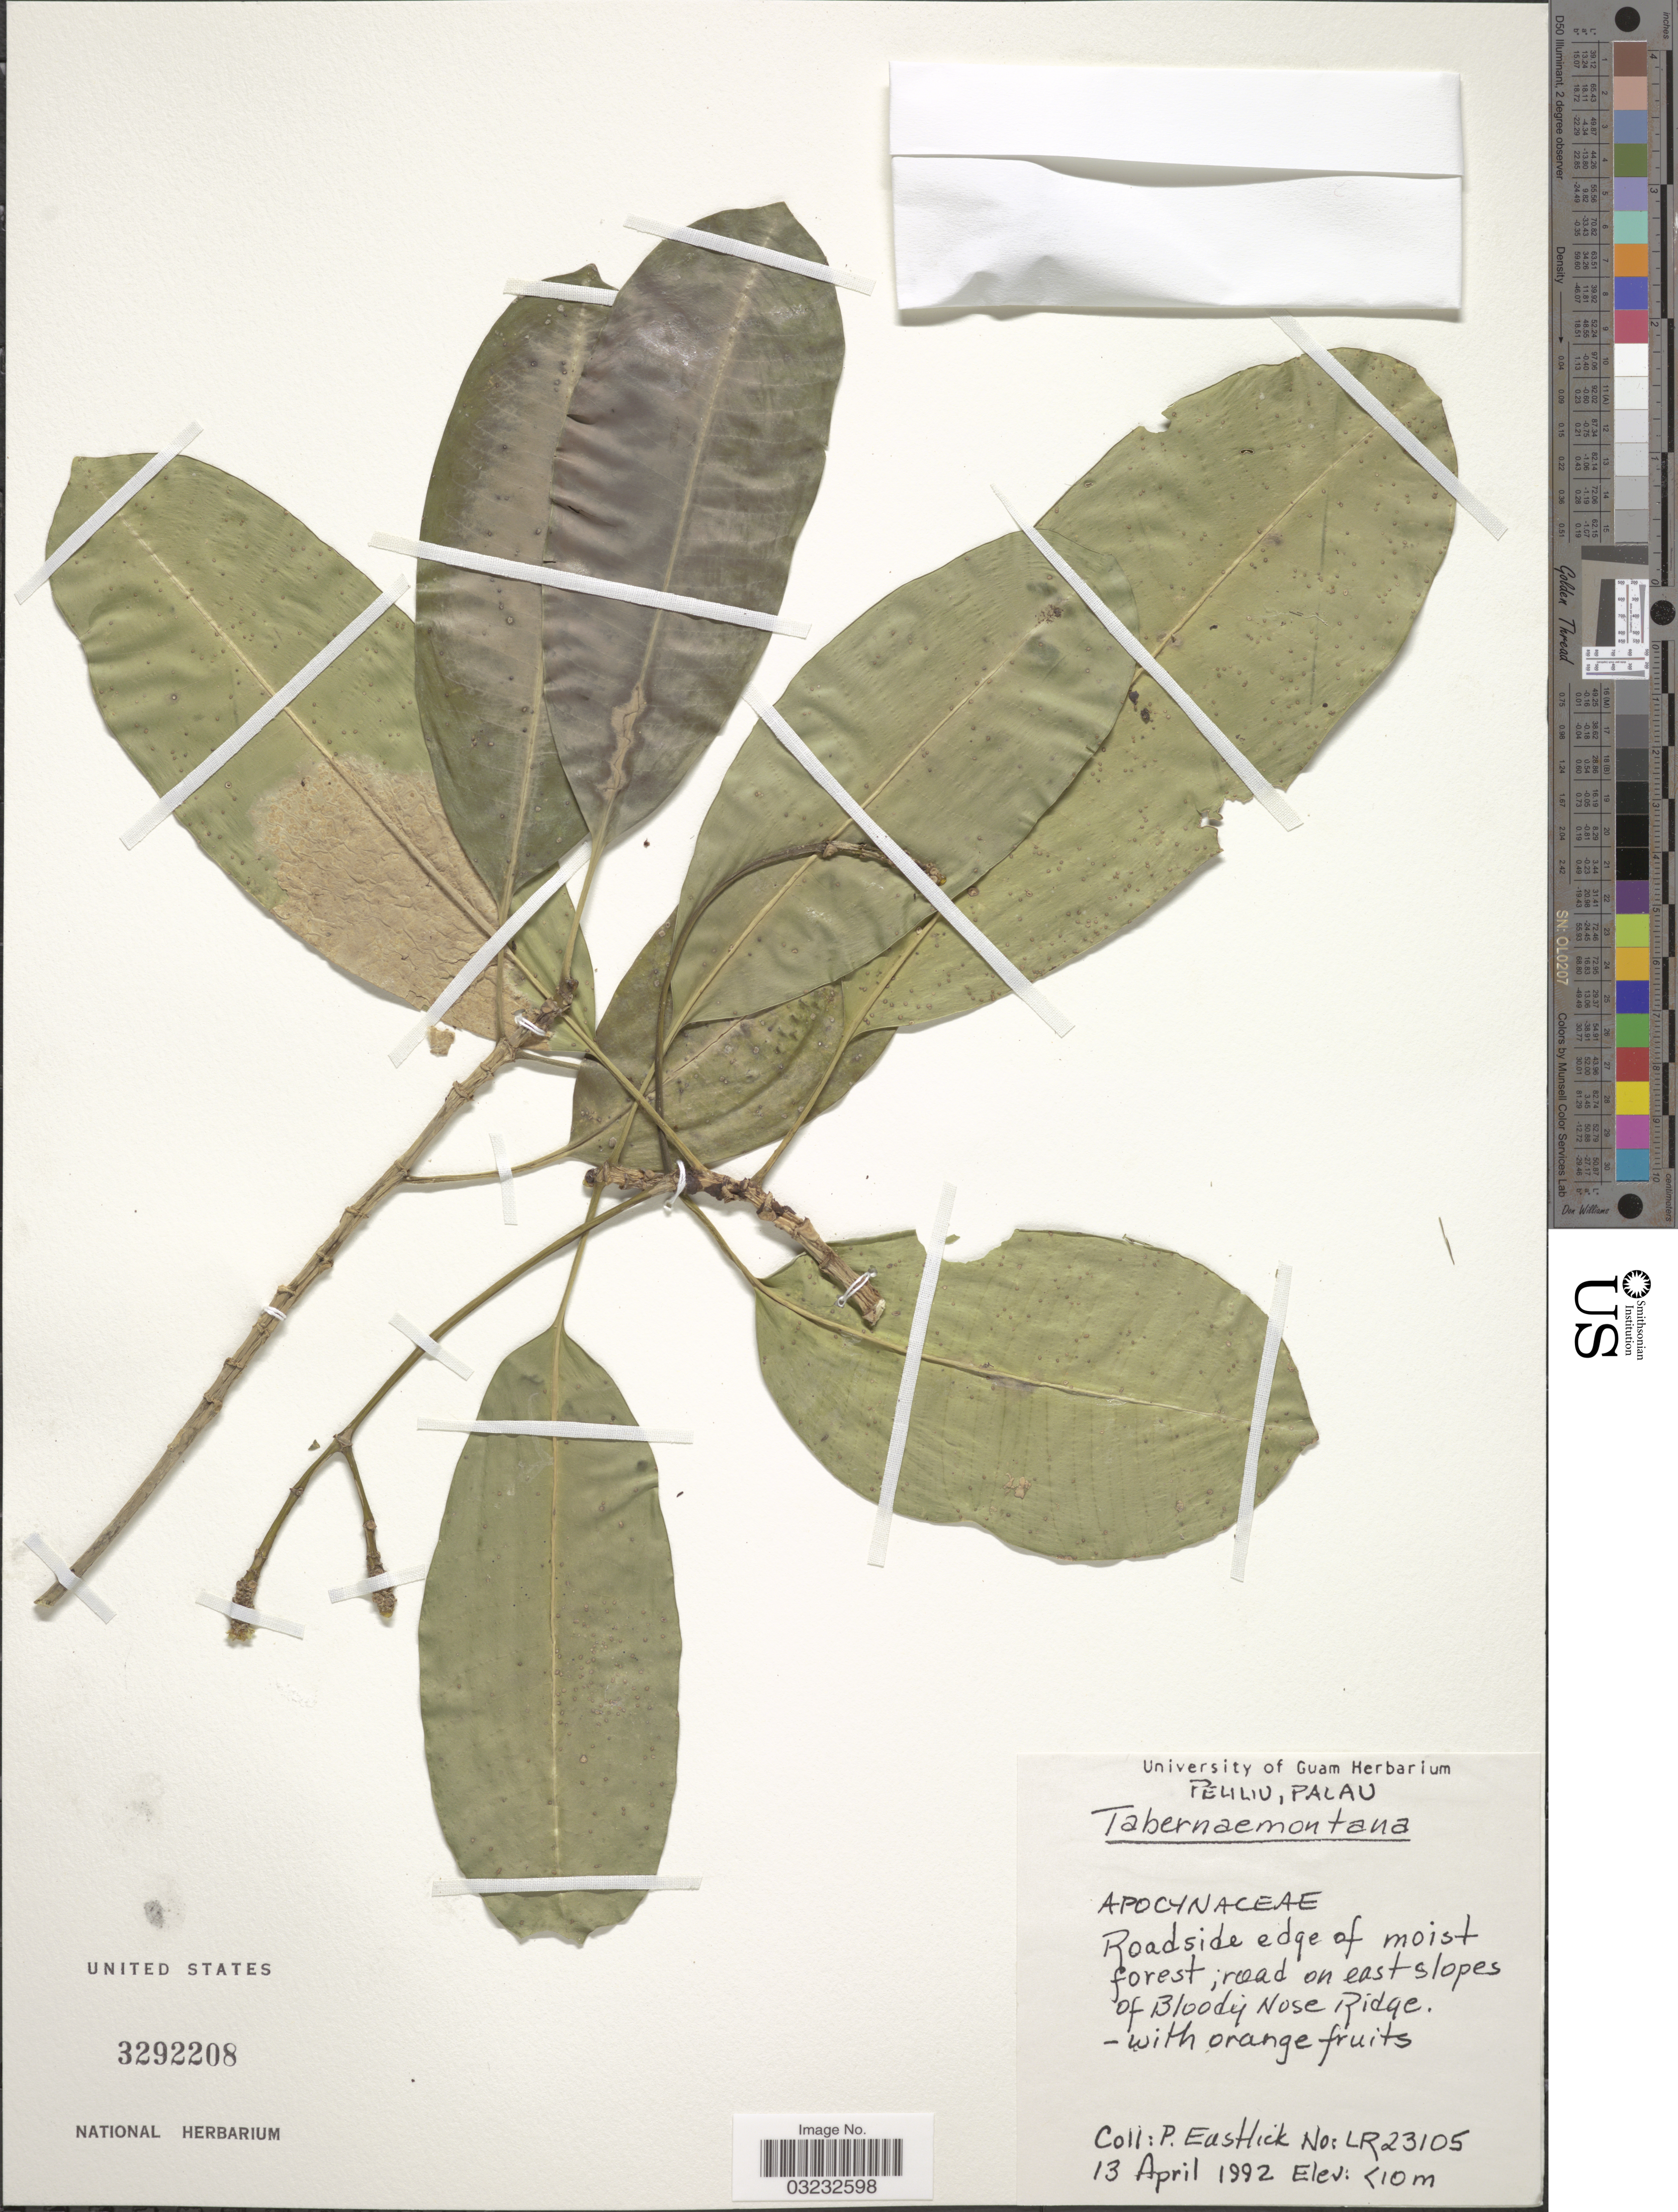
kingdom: Plantae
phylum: Tracheophyta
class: Magnoliopsida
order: Gentianales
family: Apocynaceae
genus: Tabernaemontana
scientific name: Tabernaemontana sp.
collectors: P. Eastlick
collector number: LR23105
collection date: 1992-04-13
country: Palau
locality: Peliliu, Palau, Roadside edge of moist forest; road on east slopes of Bloody Nose Ridge.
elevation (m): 10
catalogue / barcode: US 3292208